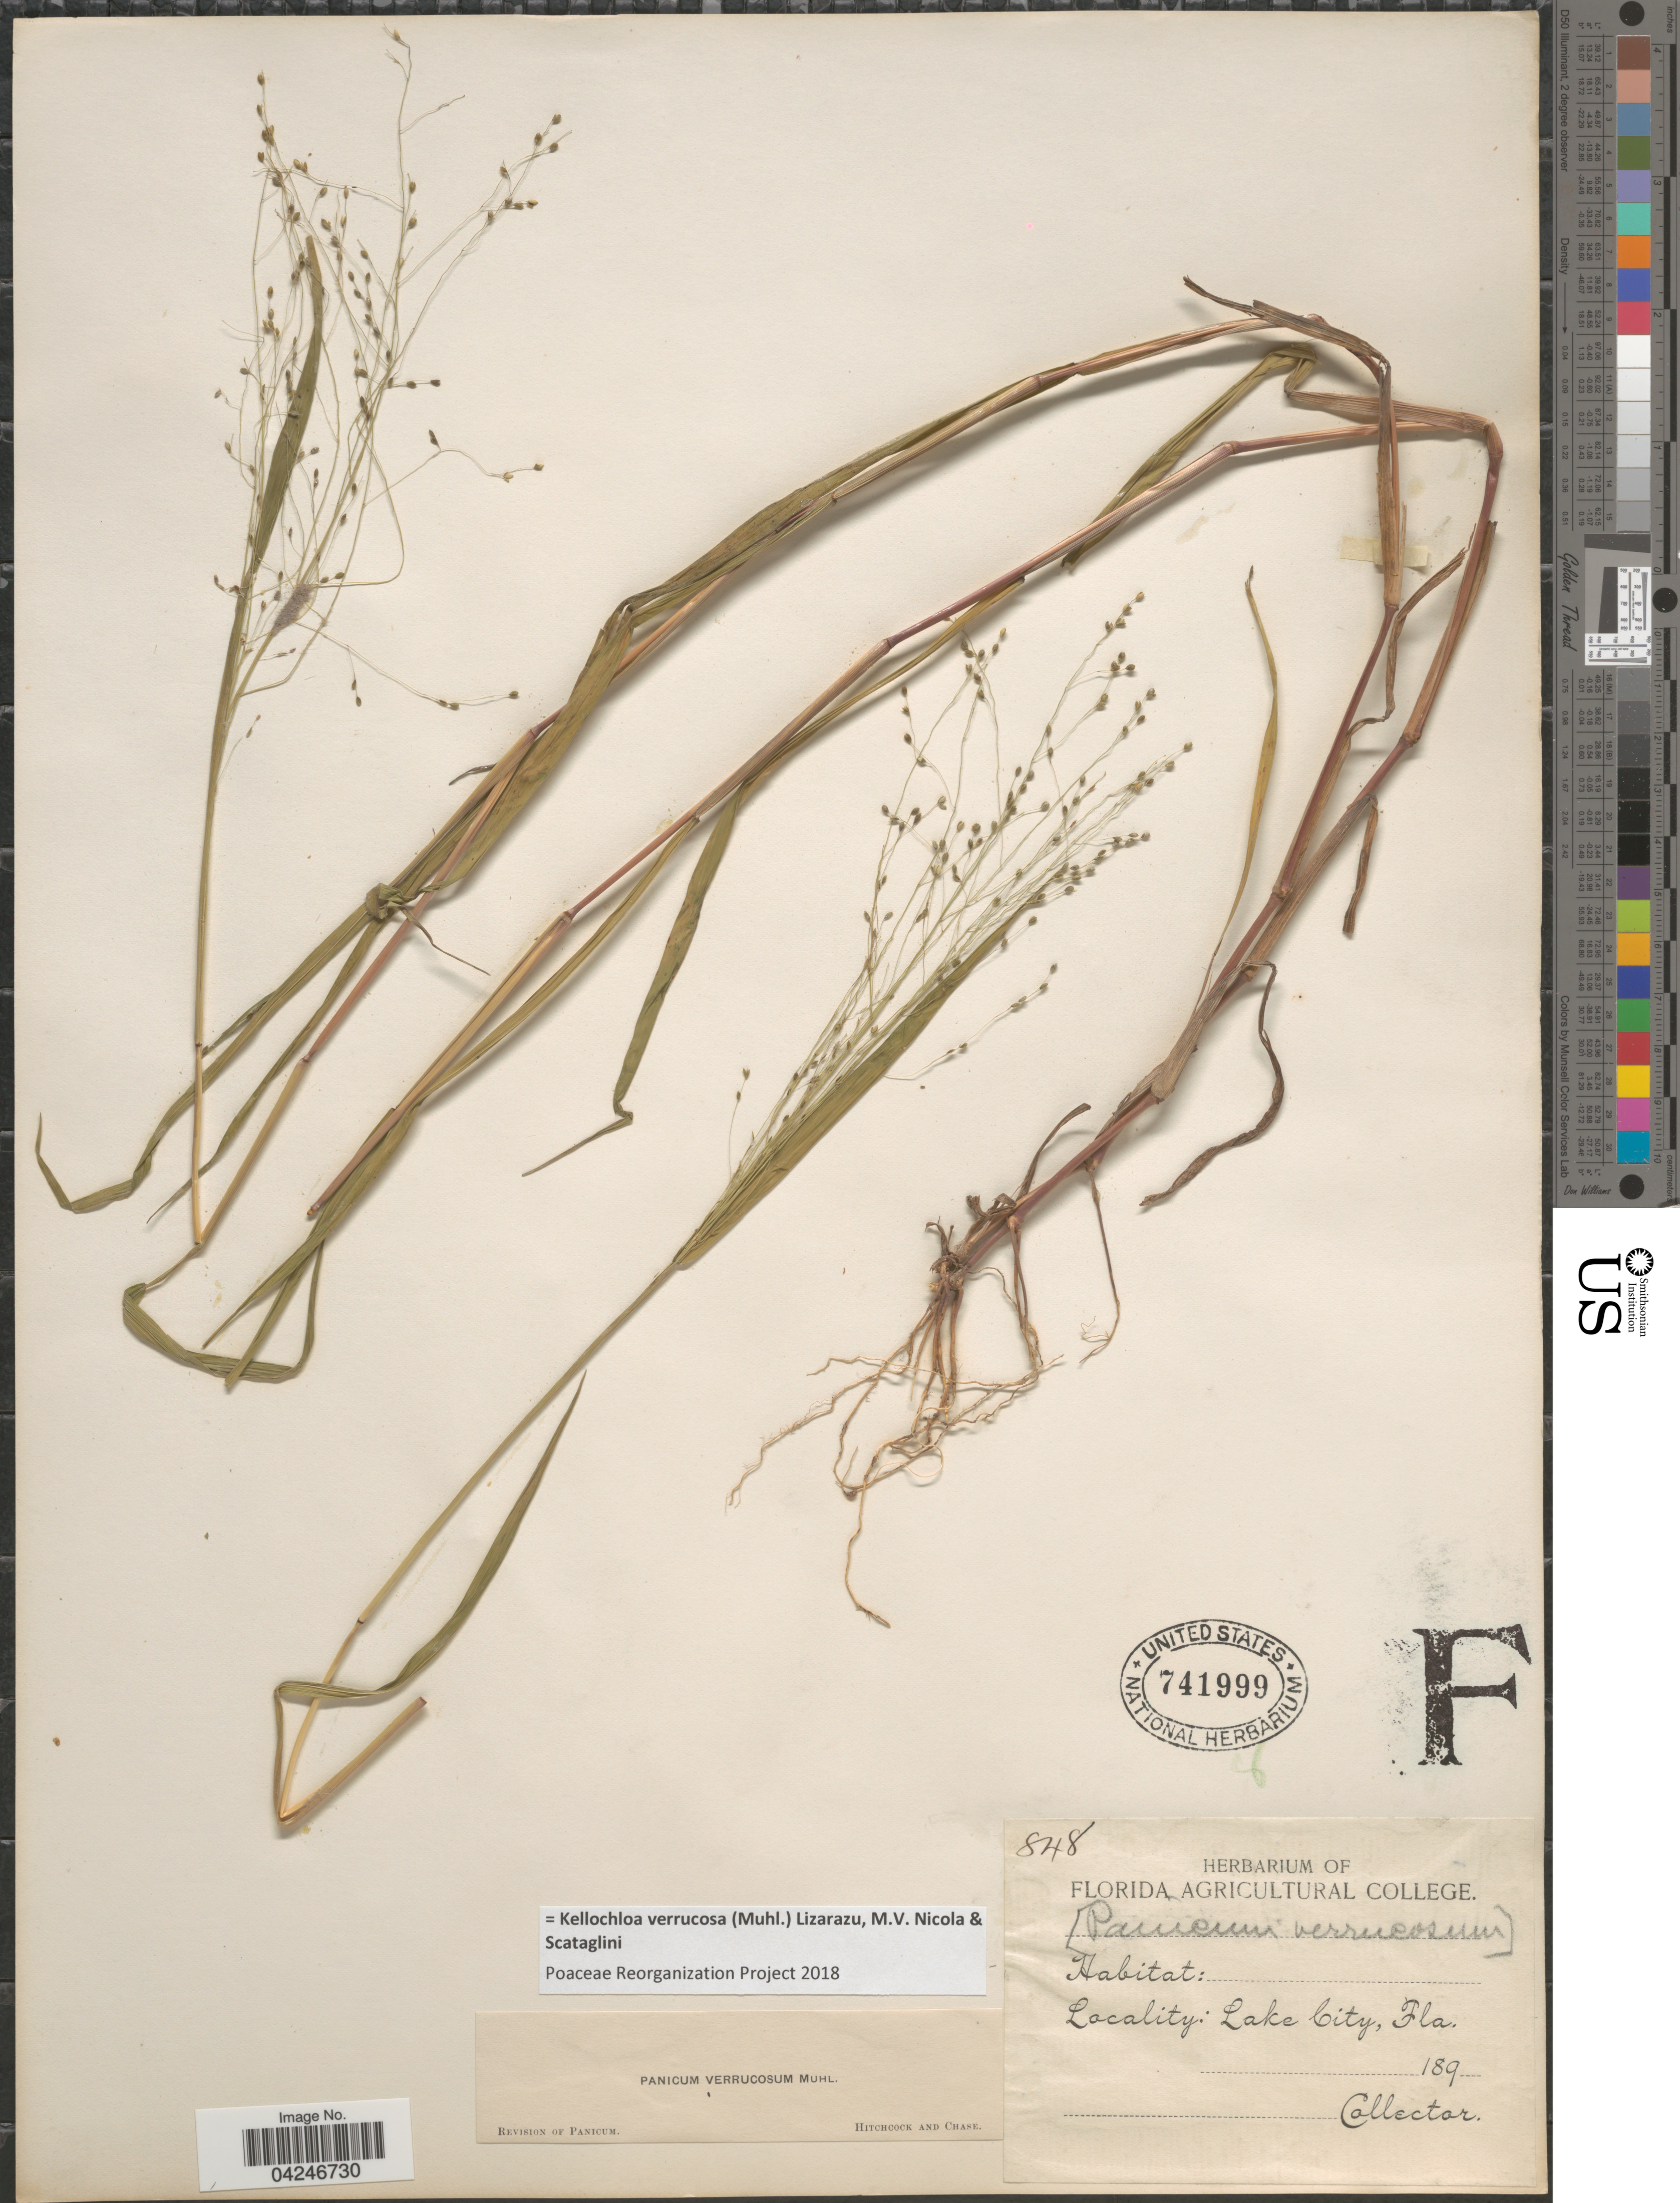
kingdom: Plantae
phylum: Tracheophyta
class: Liliopsida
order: Poales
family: Poaceae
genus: Kellochloa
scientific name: Kellochloa verrucosa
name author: (Muhl.) Lizarazu et al.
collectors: Ex herb. Florida Agricultural College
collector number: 848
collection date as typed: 189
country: United States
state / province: Florida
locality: Lake City.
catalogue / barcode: US 741999